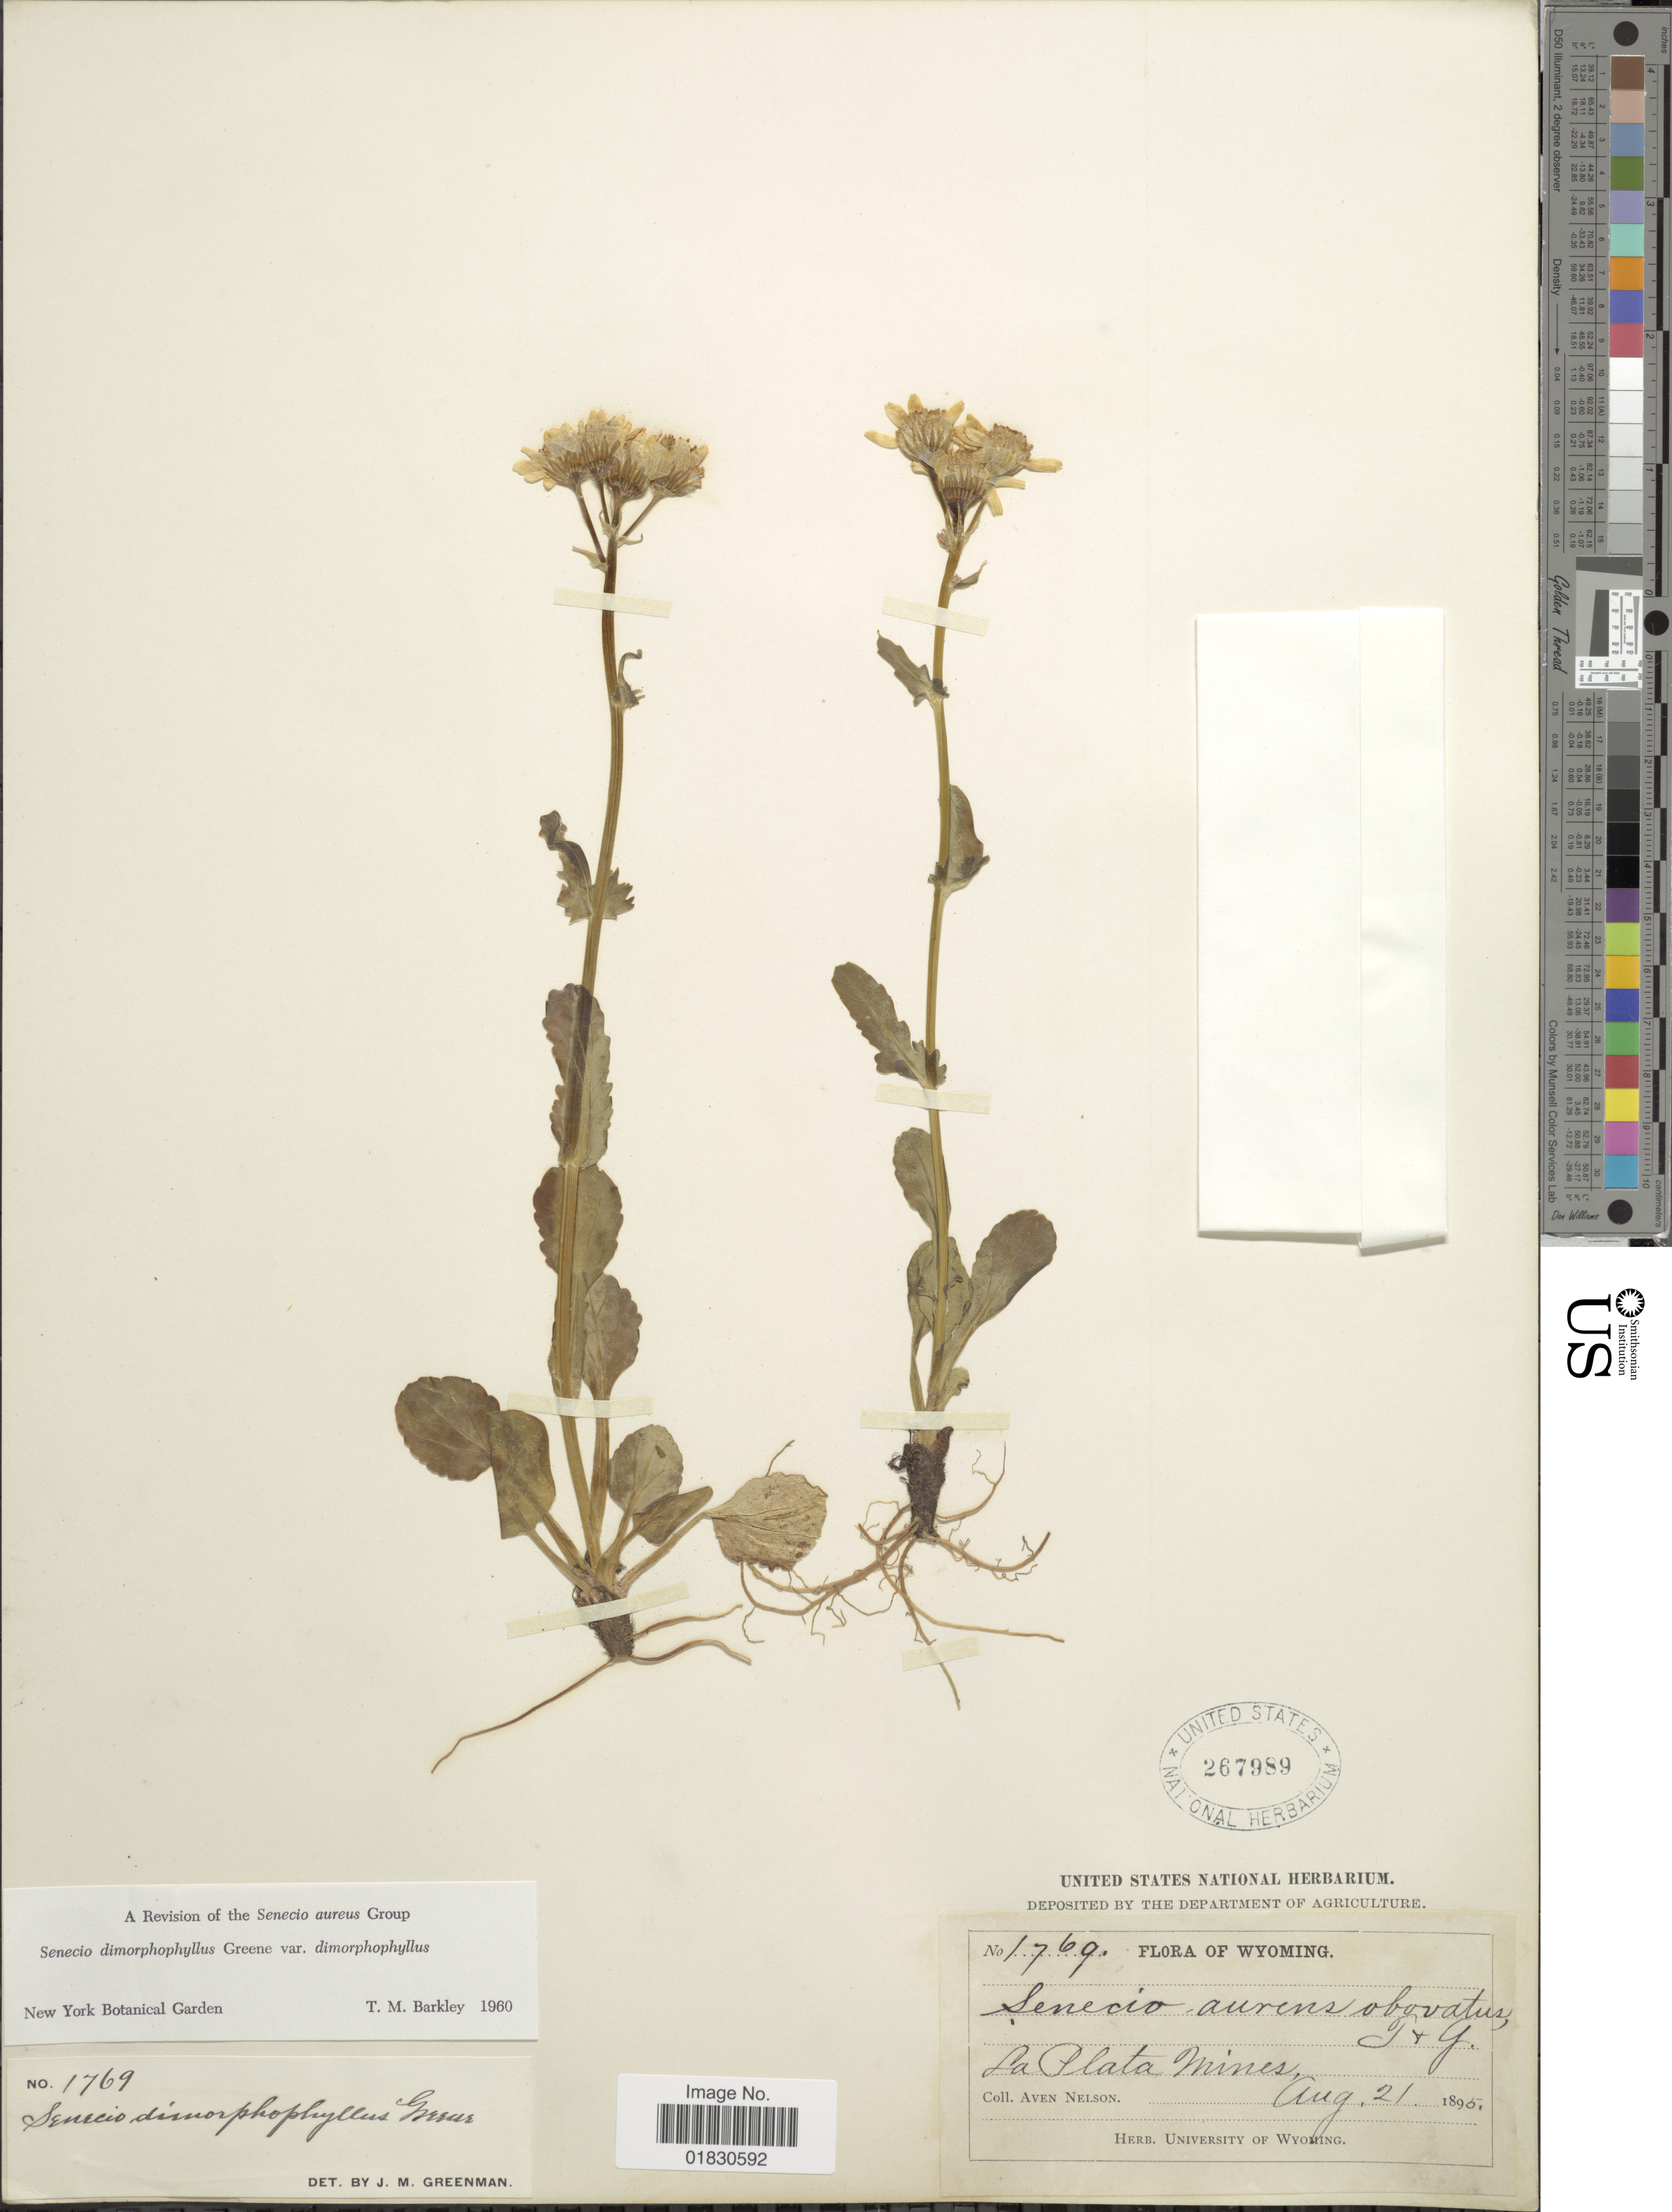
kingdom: Plantae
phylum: Tracheophyta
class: Magnoliopsida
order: Asterales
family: Asteraceae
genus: Packera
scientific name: Packera dimorphophylla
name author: (Greene) W.A. Weber & Á. Löve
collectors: A. Nelson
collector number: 1769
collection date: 1895-08-21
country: United States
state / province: Wyoming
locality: La Plata Mines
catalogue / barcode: US 267989